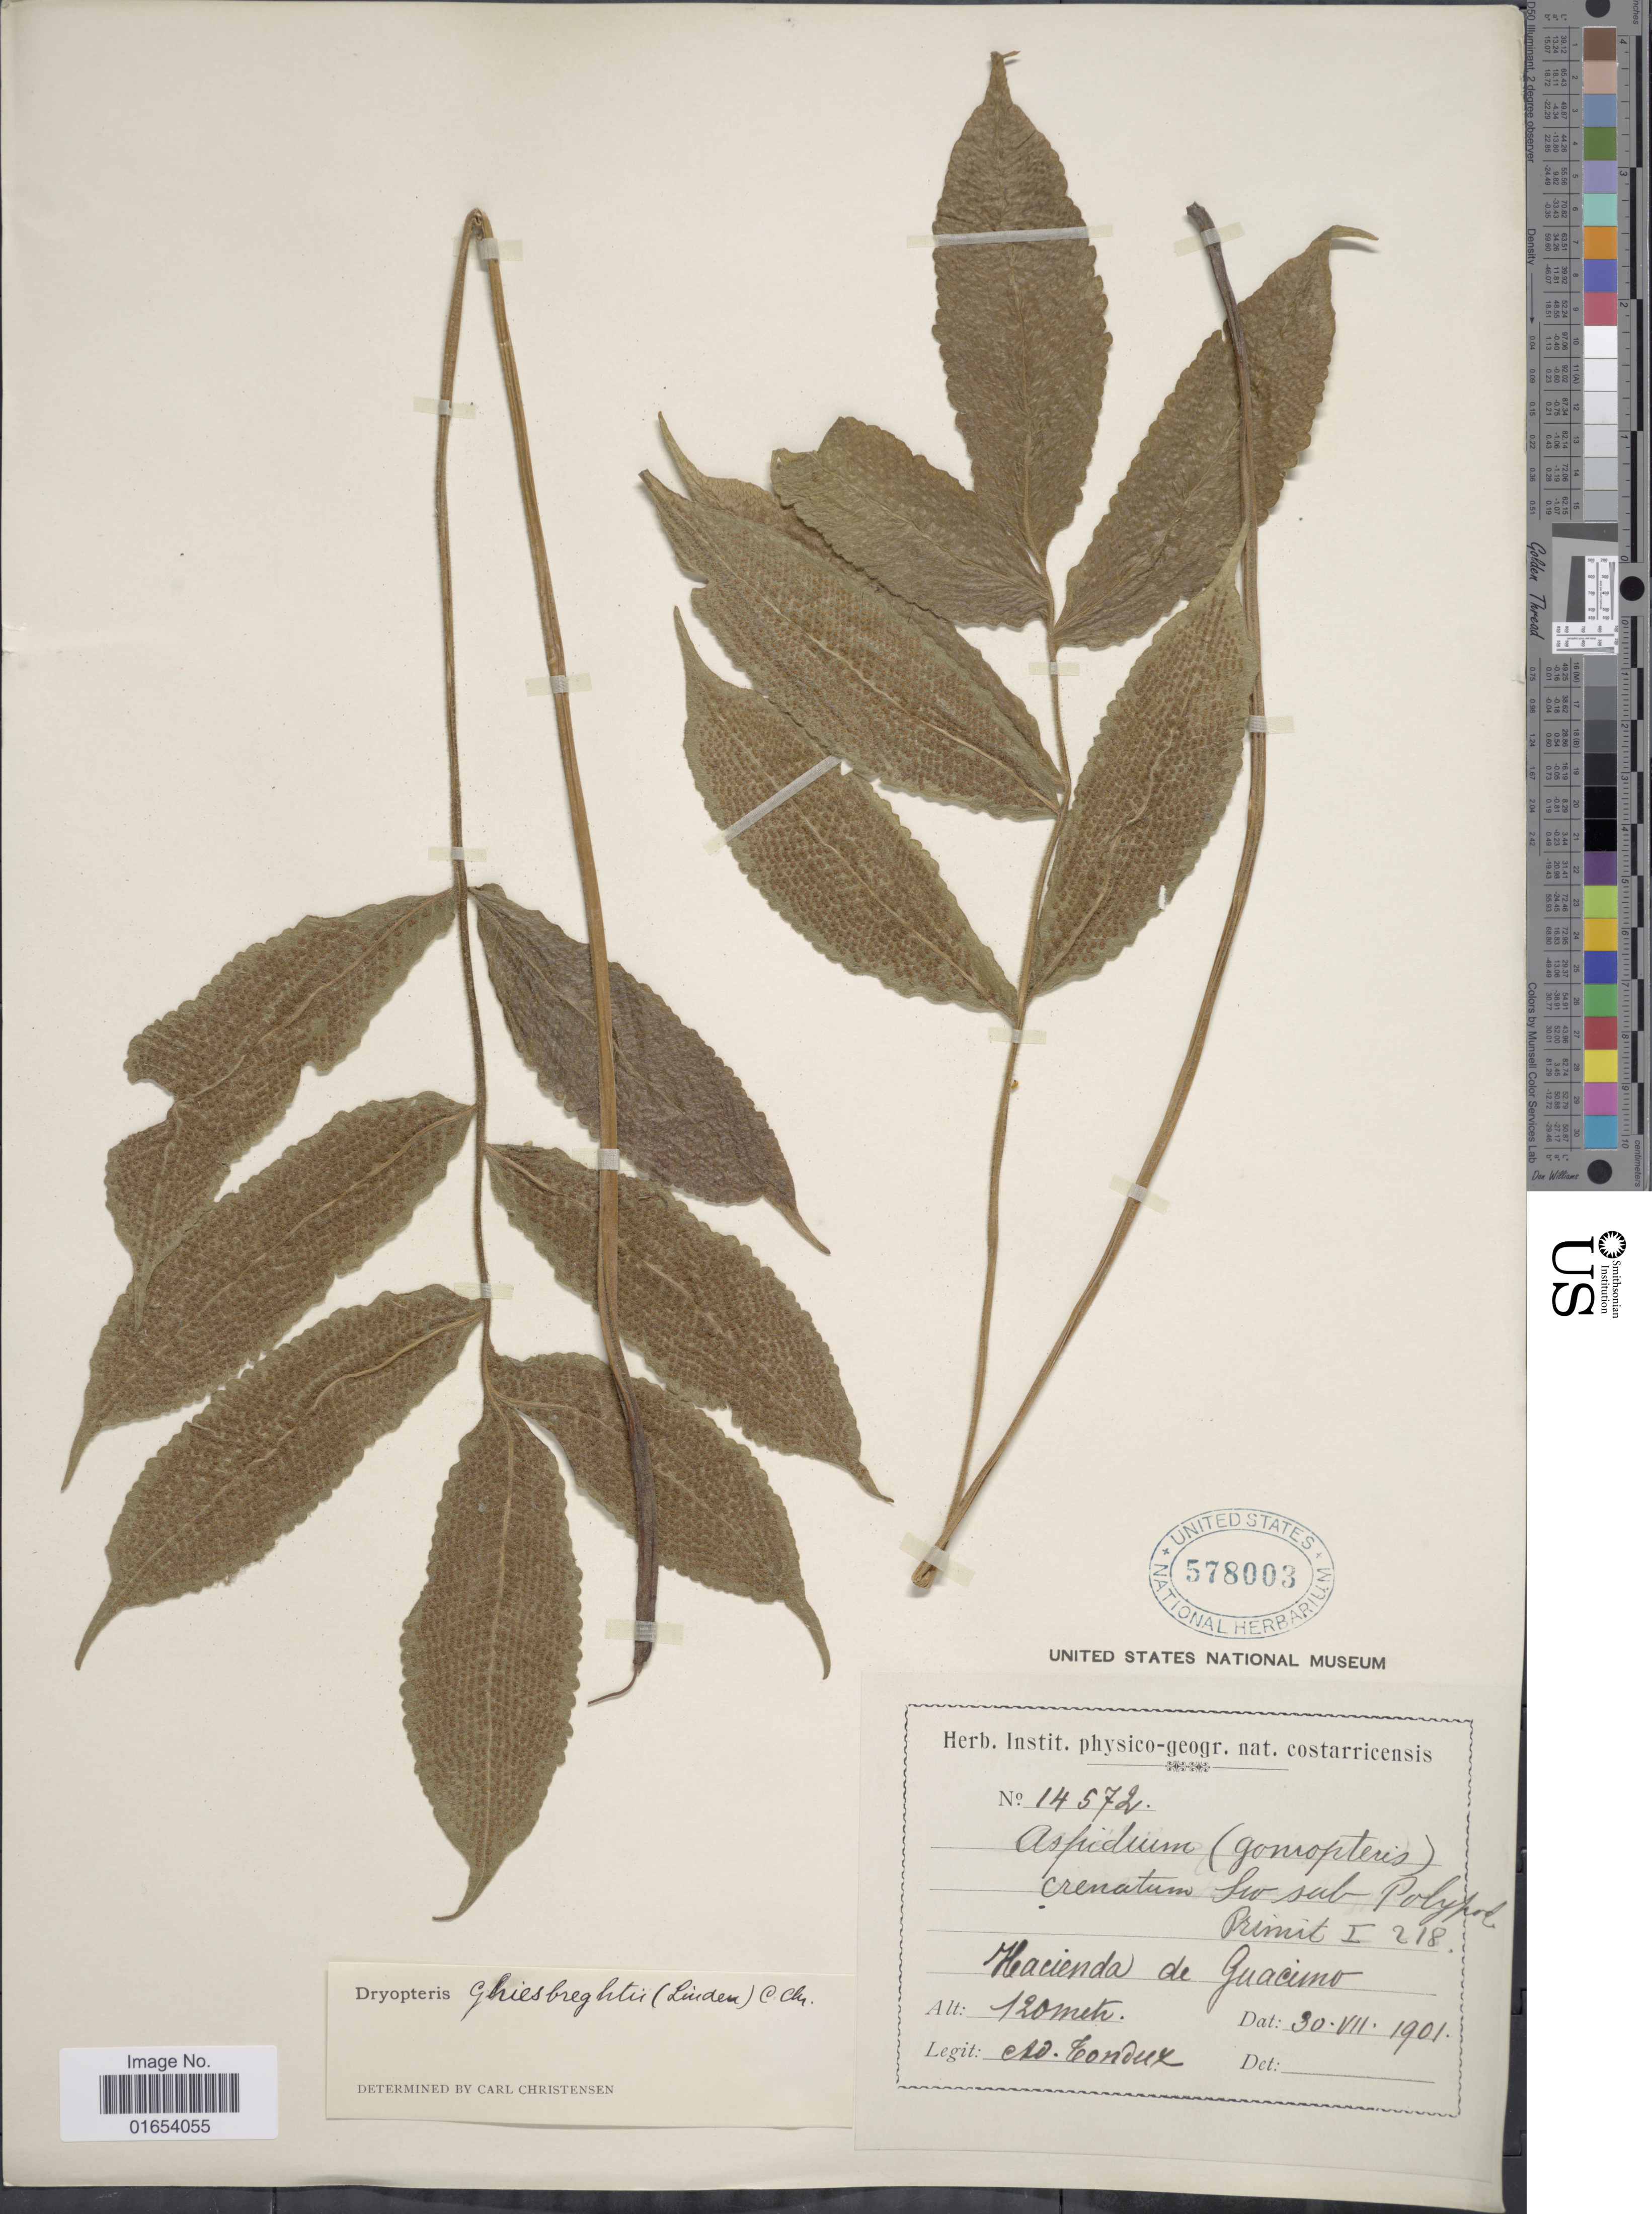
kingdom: Plantae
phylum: Tracheophyta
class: Polypodiopsida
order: Polypodiales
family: Thelypteridaceae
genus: Goniopteris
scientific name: Goniopteris ghiesbreghtii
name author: (Linden) J. Sm.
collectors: A. Tonduz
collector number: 14572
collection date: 1901-07-30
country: Costa Rica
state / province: Limón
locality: Hacienda de Guacuno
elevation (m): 120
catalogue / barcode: US 578003